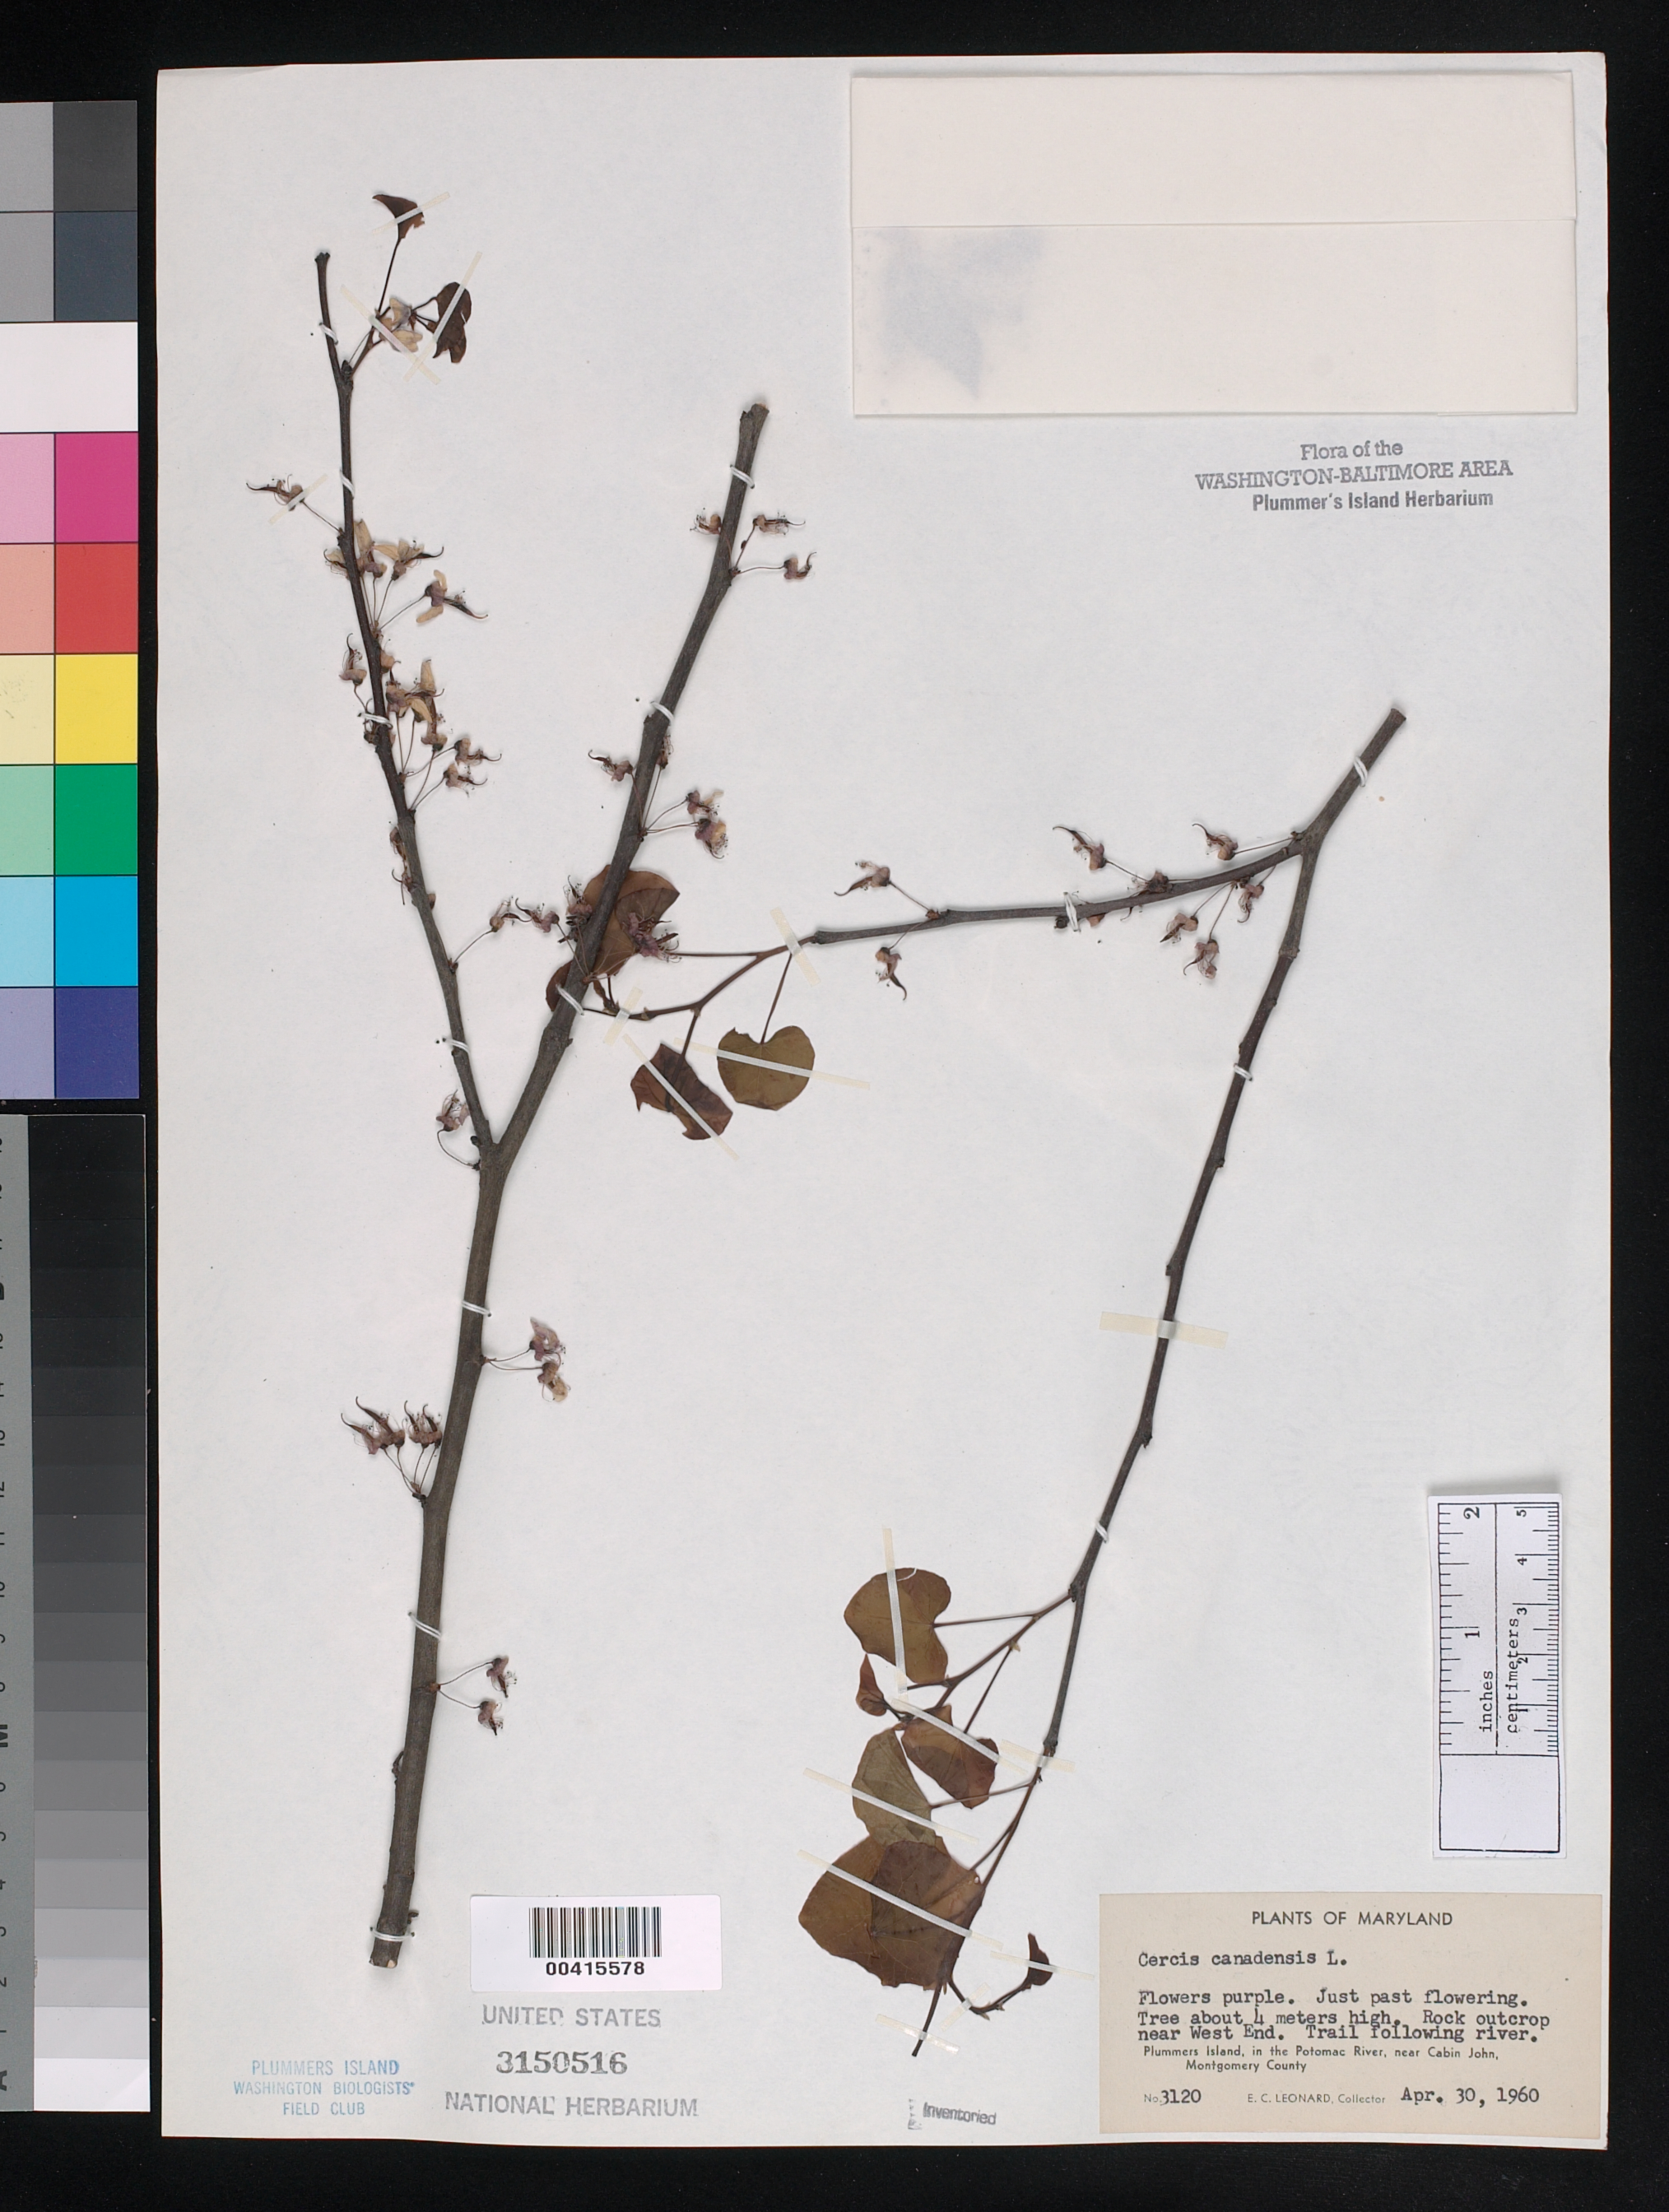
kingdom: Plantae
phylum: Tracheophyta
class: Magnoliopsida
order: Fabales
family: Fabaceae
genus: Cercis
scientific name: Cercis canadensis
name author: L.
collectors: E. C. Leonard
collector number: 3120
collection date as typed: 30 Apr 1960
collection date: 1960-04-30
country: United States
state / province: Maryland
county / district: Montgomery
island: Plummers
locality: Plummer's Island; rock outcrop near west end. Trail following river C. & O. Canal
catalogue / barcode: US 3150516